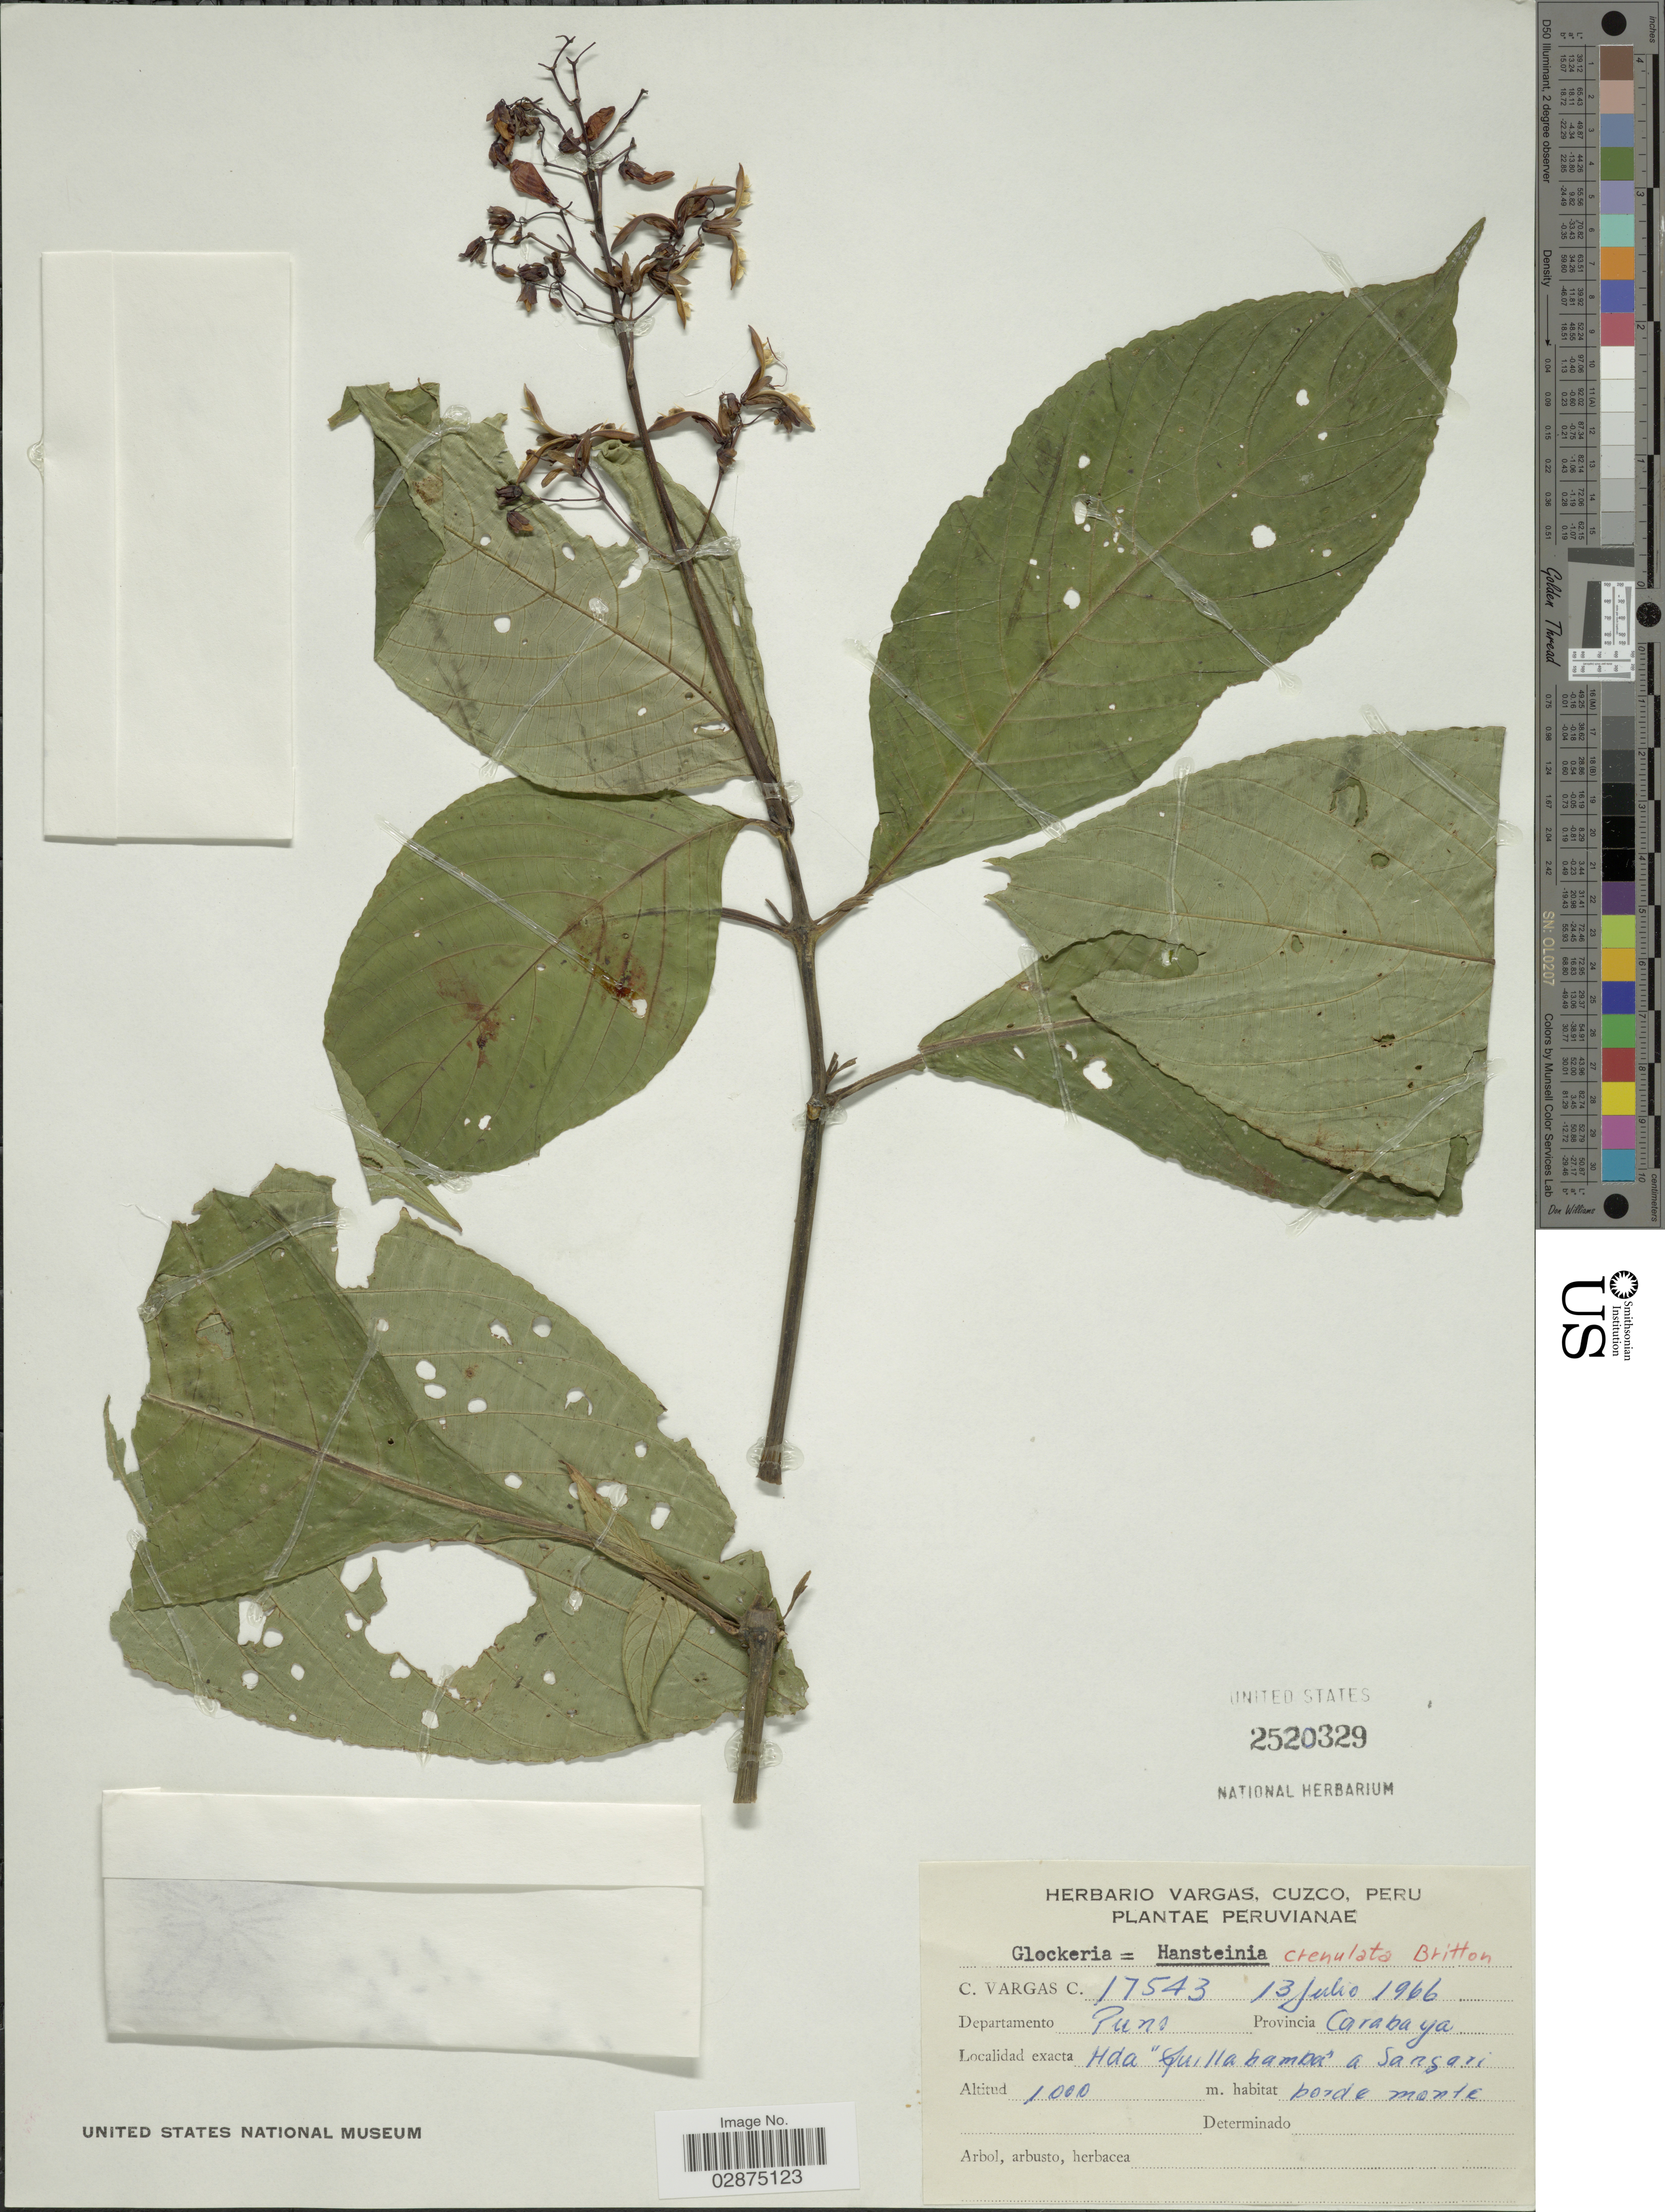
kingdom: Plantae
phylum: Tracheophyta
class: Magnoliopsida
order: Lamiales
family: Acanthaceae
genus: Hansteinia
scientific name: Hansteinia crenulata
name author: Britton ex Rusby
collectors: C. Vargas Calderón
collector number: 17543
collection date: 1966-07-13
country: Peru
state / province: Puno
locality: Departamento Puno. Provincia Carabaya. Hda "Quillabamba" a Sangari.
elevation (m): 1000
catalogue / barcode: US 2520329